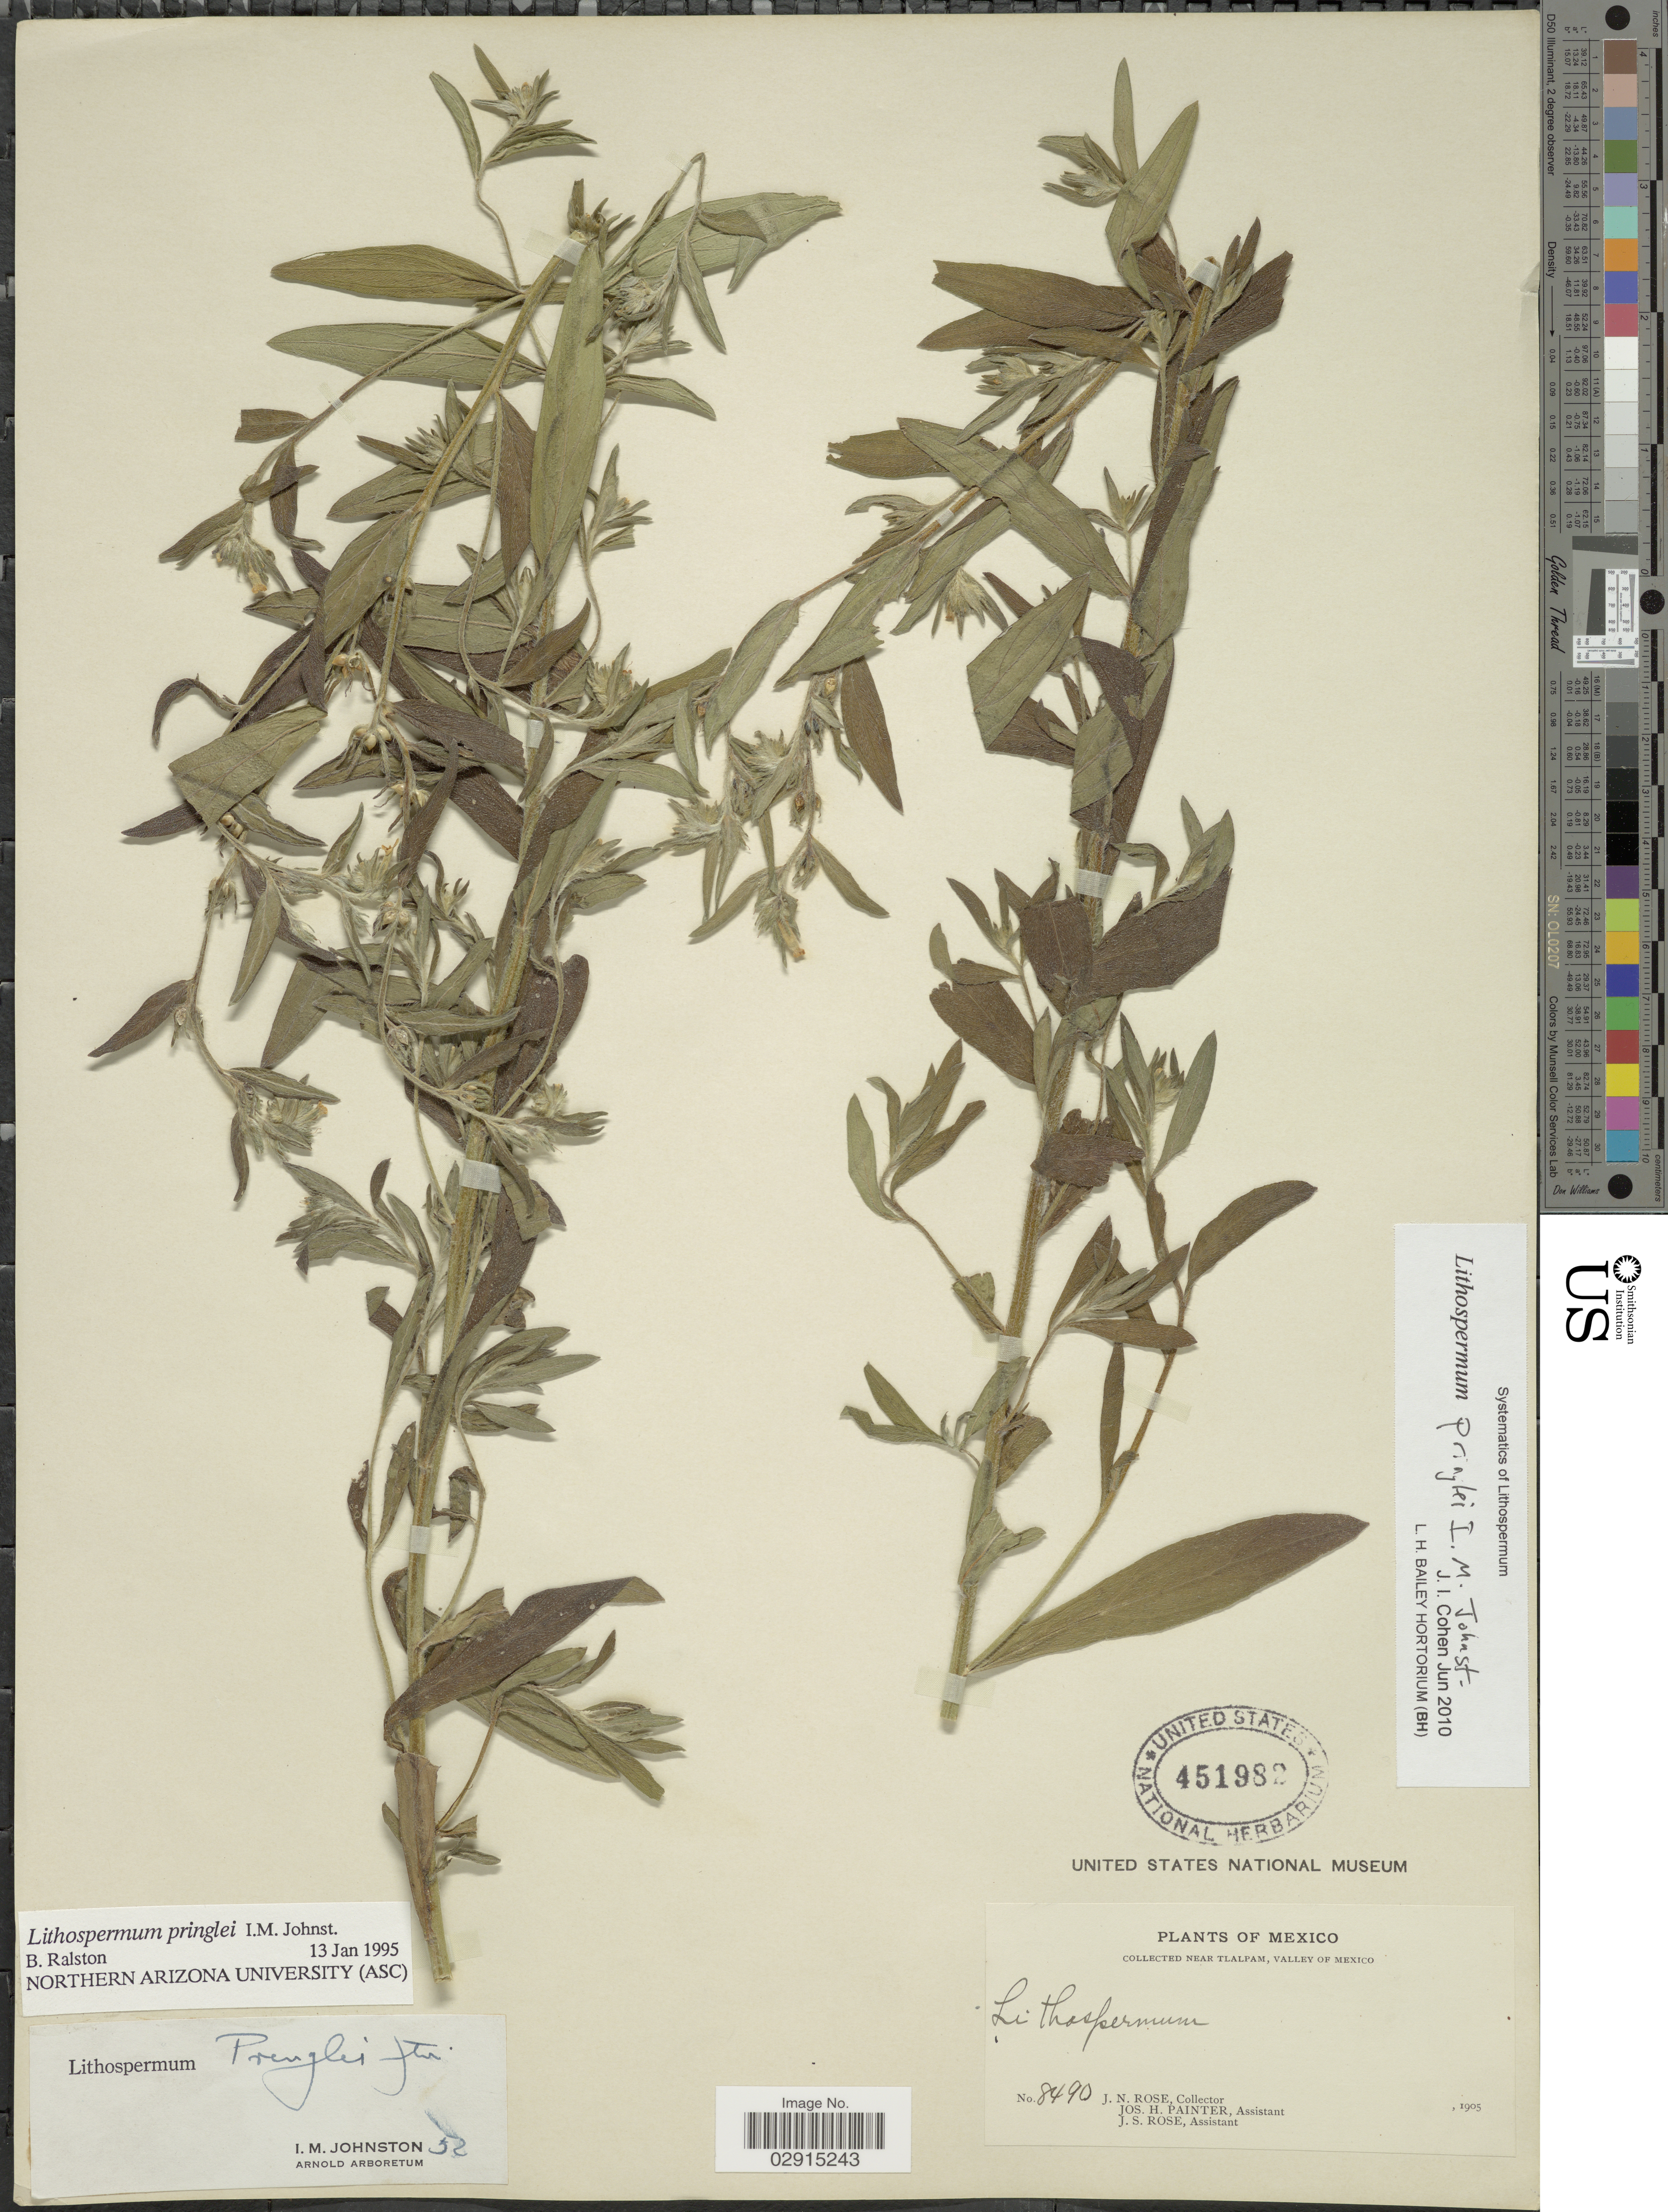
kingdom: Plantae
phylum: Tracheophyta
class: Magnoliopsida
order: Boraginales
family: Boraginaceae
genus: Lithospermum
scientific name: Lithospermum pringlei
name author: I.M. Johnst.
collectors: J. N. Rose, J. H. Painter & J. S. Rose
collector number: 8490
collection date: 1905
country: Mexico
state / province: Distrito Federal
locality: Near Tlalpam, valley of Mexico.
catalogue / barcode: US 451982